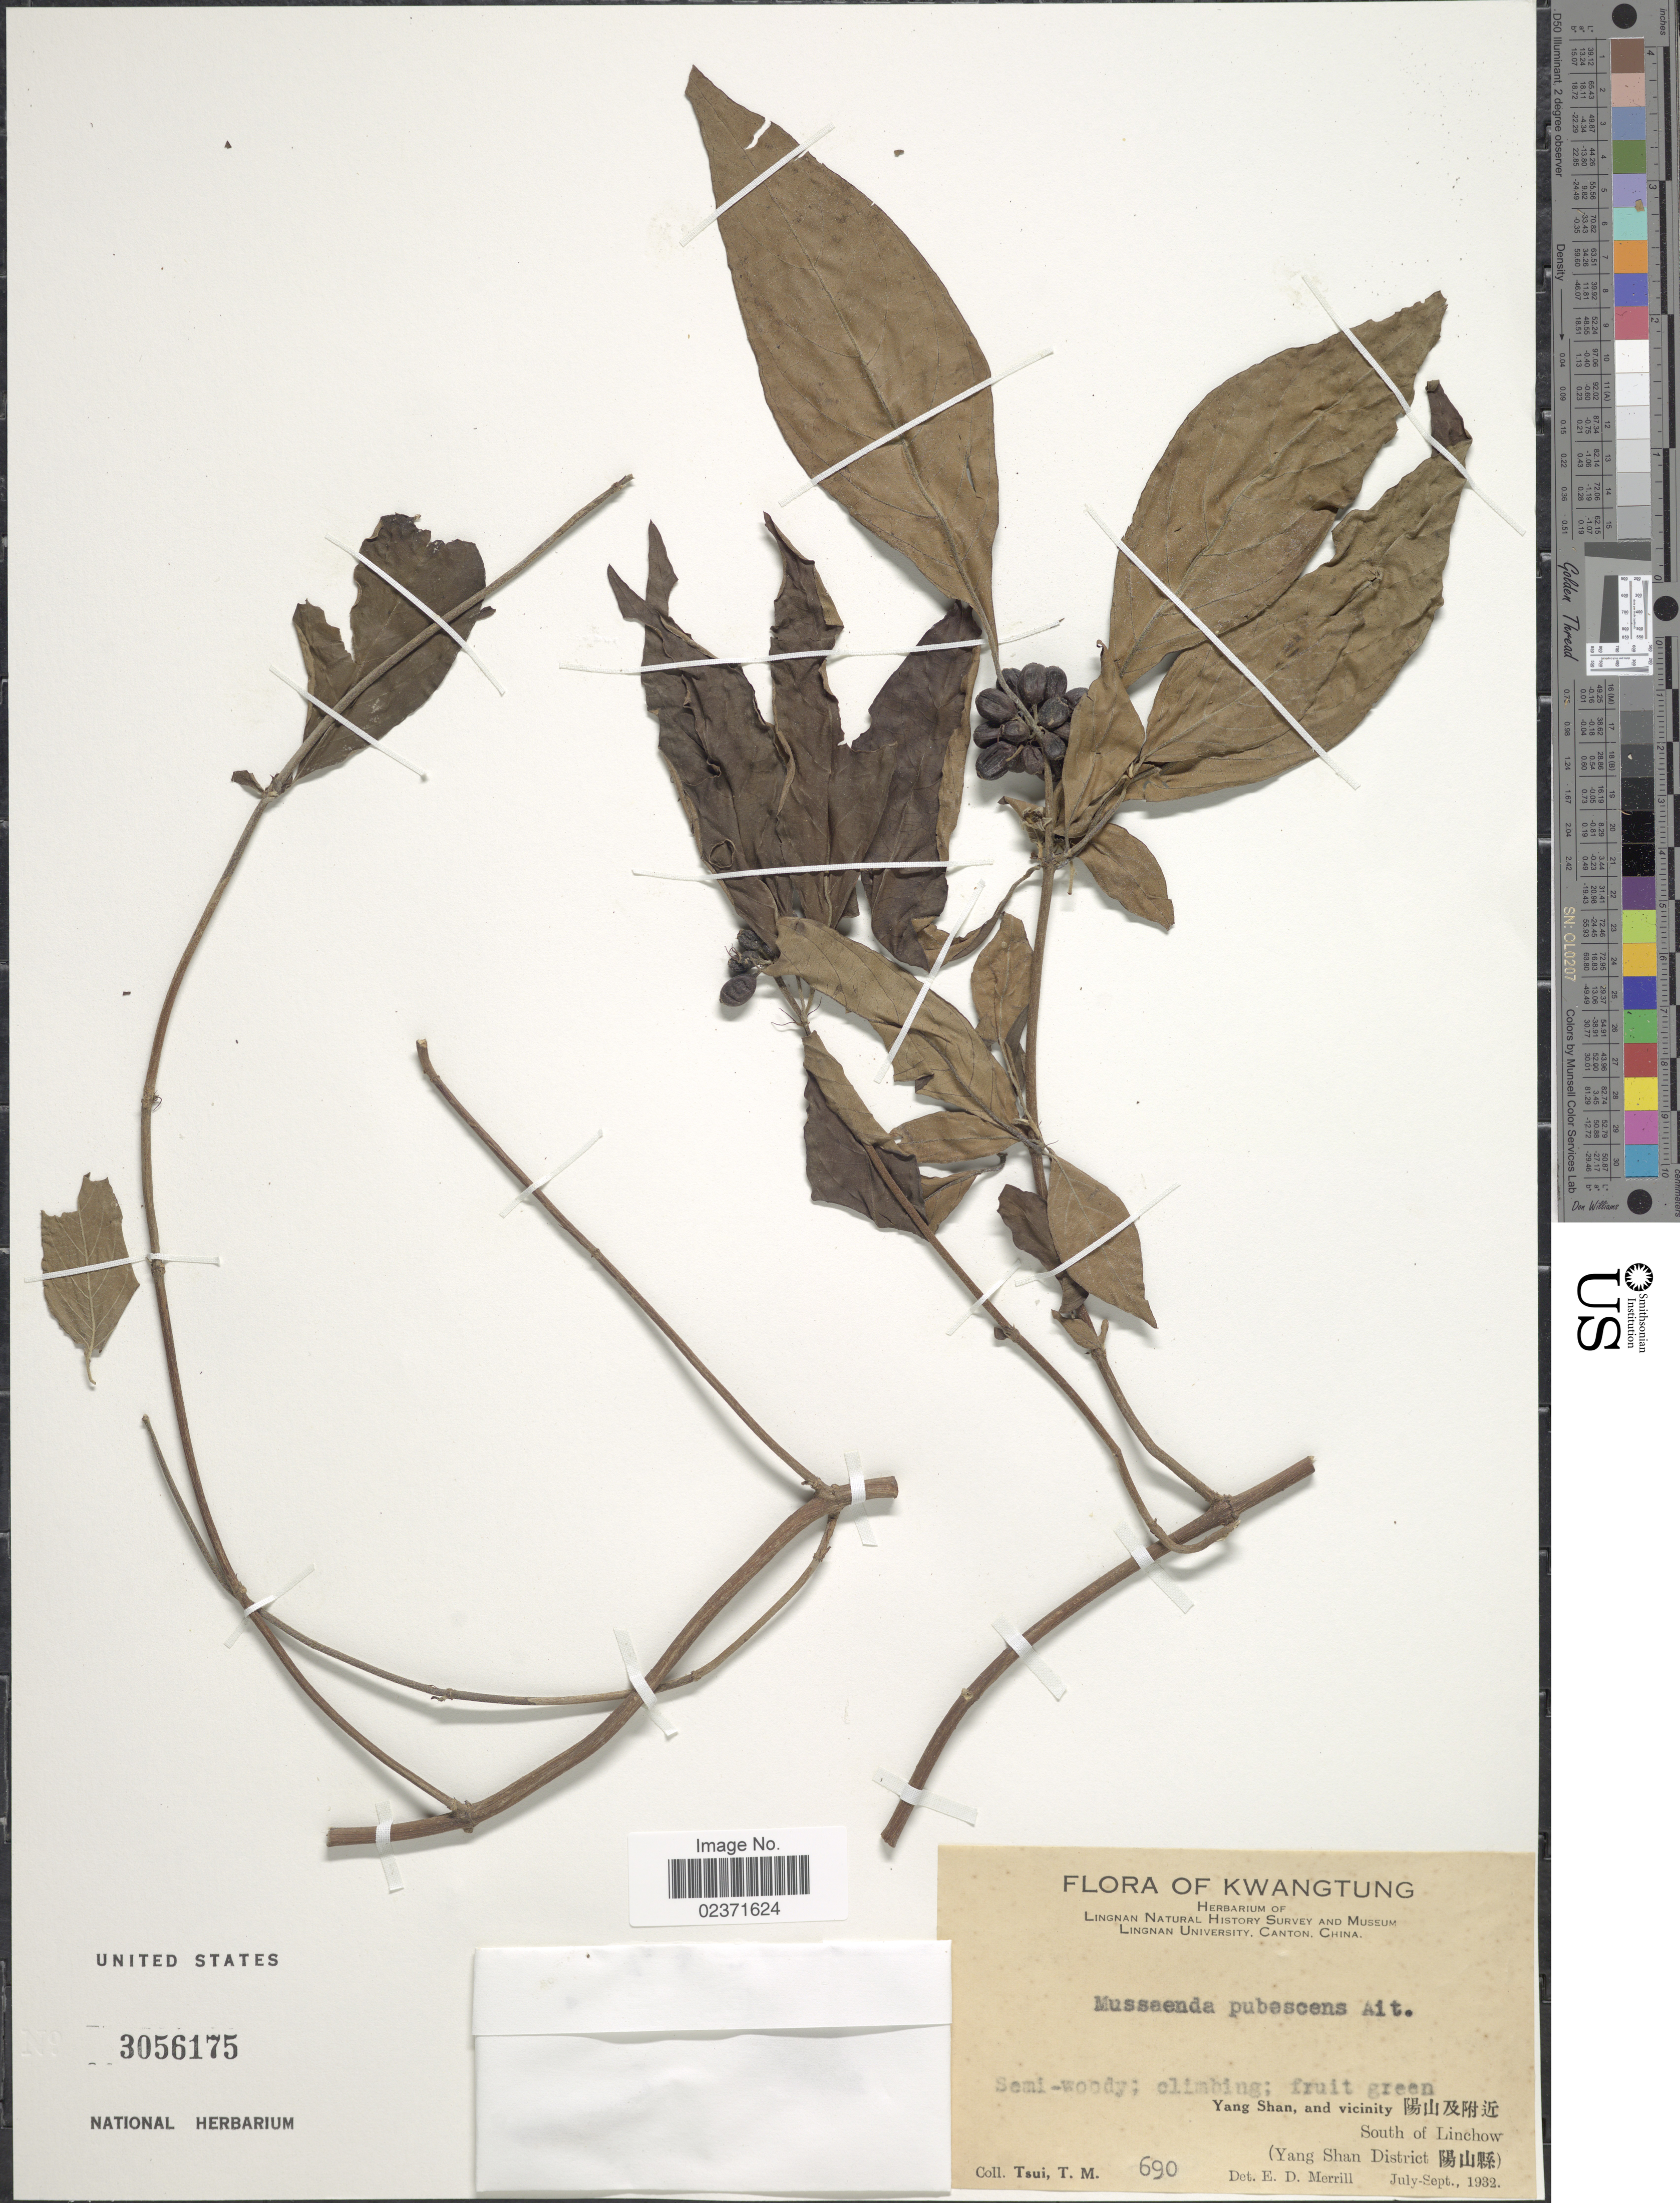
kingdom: Plantae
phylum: Tracheophyta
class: Magnoliopsida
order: Gentianales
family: Rubiaceae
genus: Mussaenda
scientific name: Mussaenda pubescens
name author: W.T. Aiton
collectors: T. Tsui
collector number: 690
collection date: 1932-07/1932-09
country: China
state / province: Guangdong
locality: Kwangtung. Yang Shan, and vicinity. SOuth of Linchow. (Yang Shan District)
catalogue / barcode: US 3056175